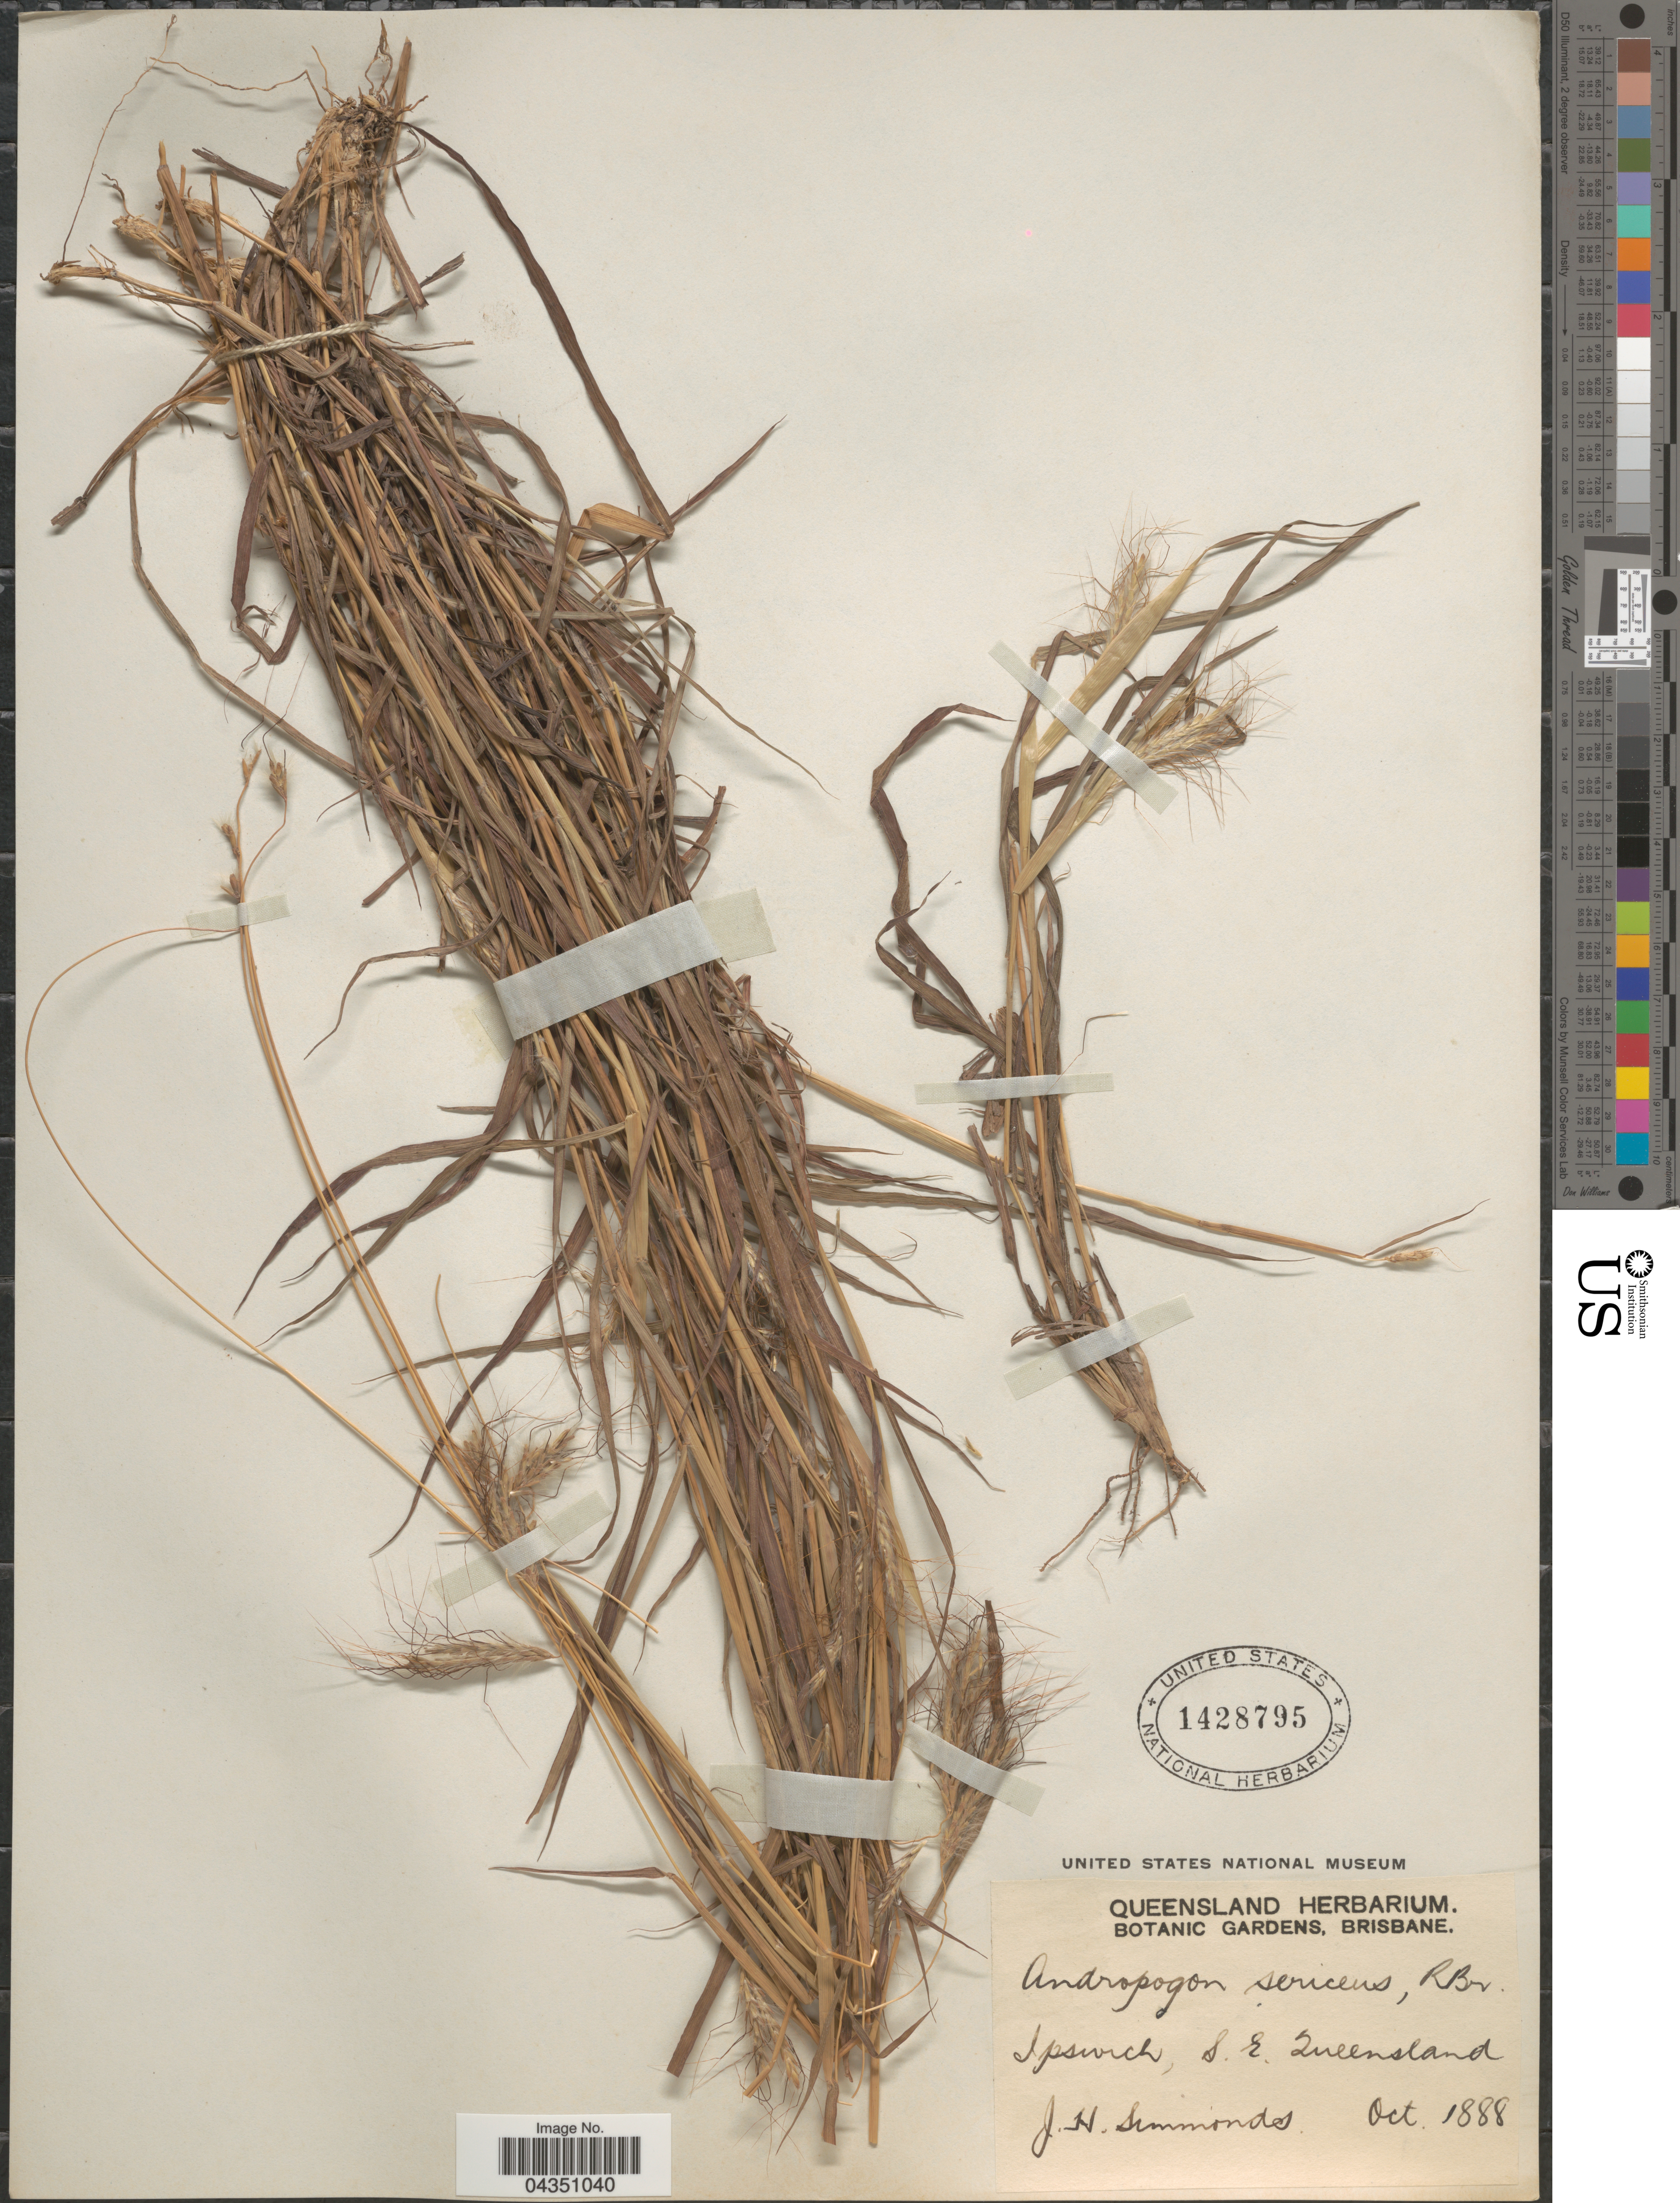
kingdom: Plantae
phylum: Tracheophyta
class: Liliopsida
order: Poales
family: Poaceae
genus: Dichanthium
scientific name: Dichanthium sericeum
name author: (R. Br.) A. Camus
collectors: J. Simmonds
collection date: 1888-10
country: Australia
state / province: Queensland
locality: Ipswich, S. E. Queensland.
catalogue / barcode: US 1428795